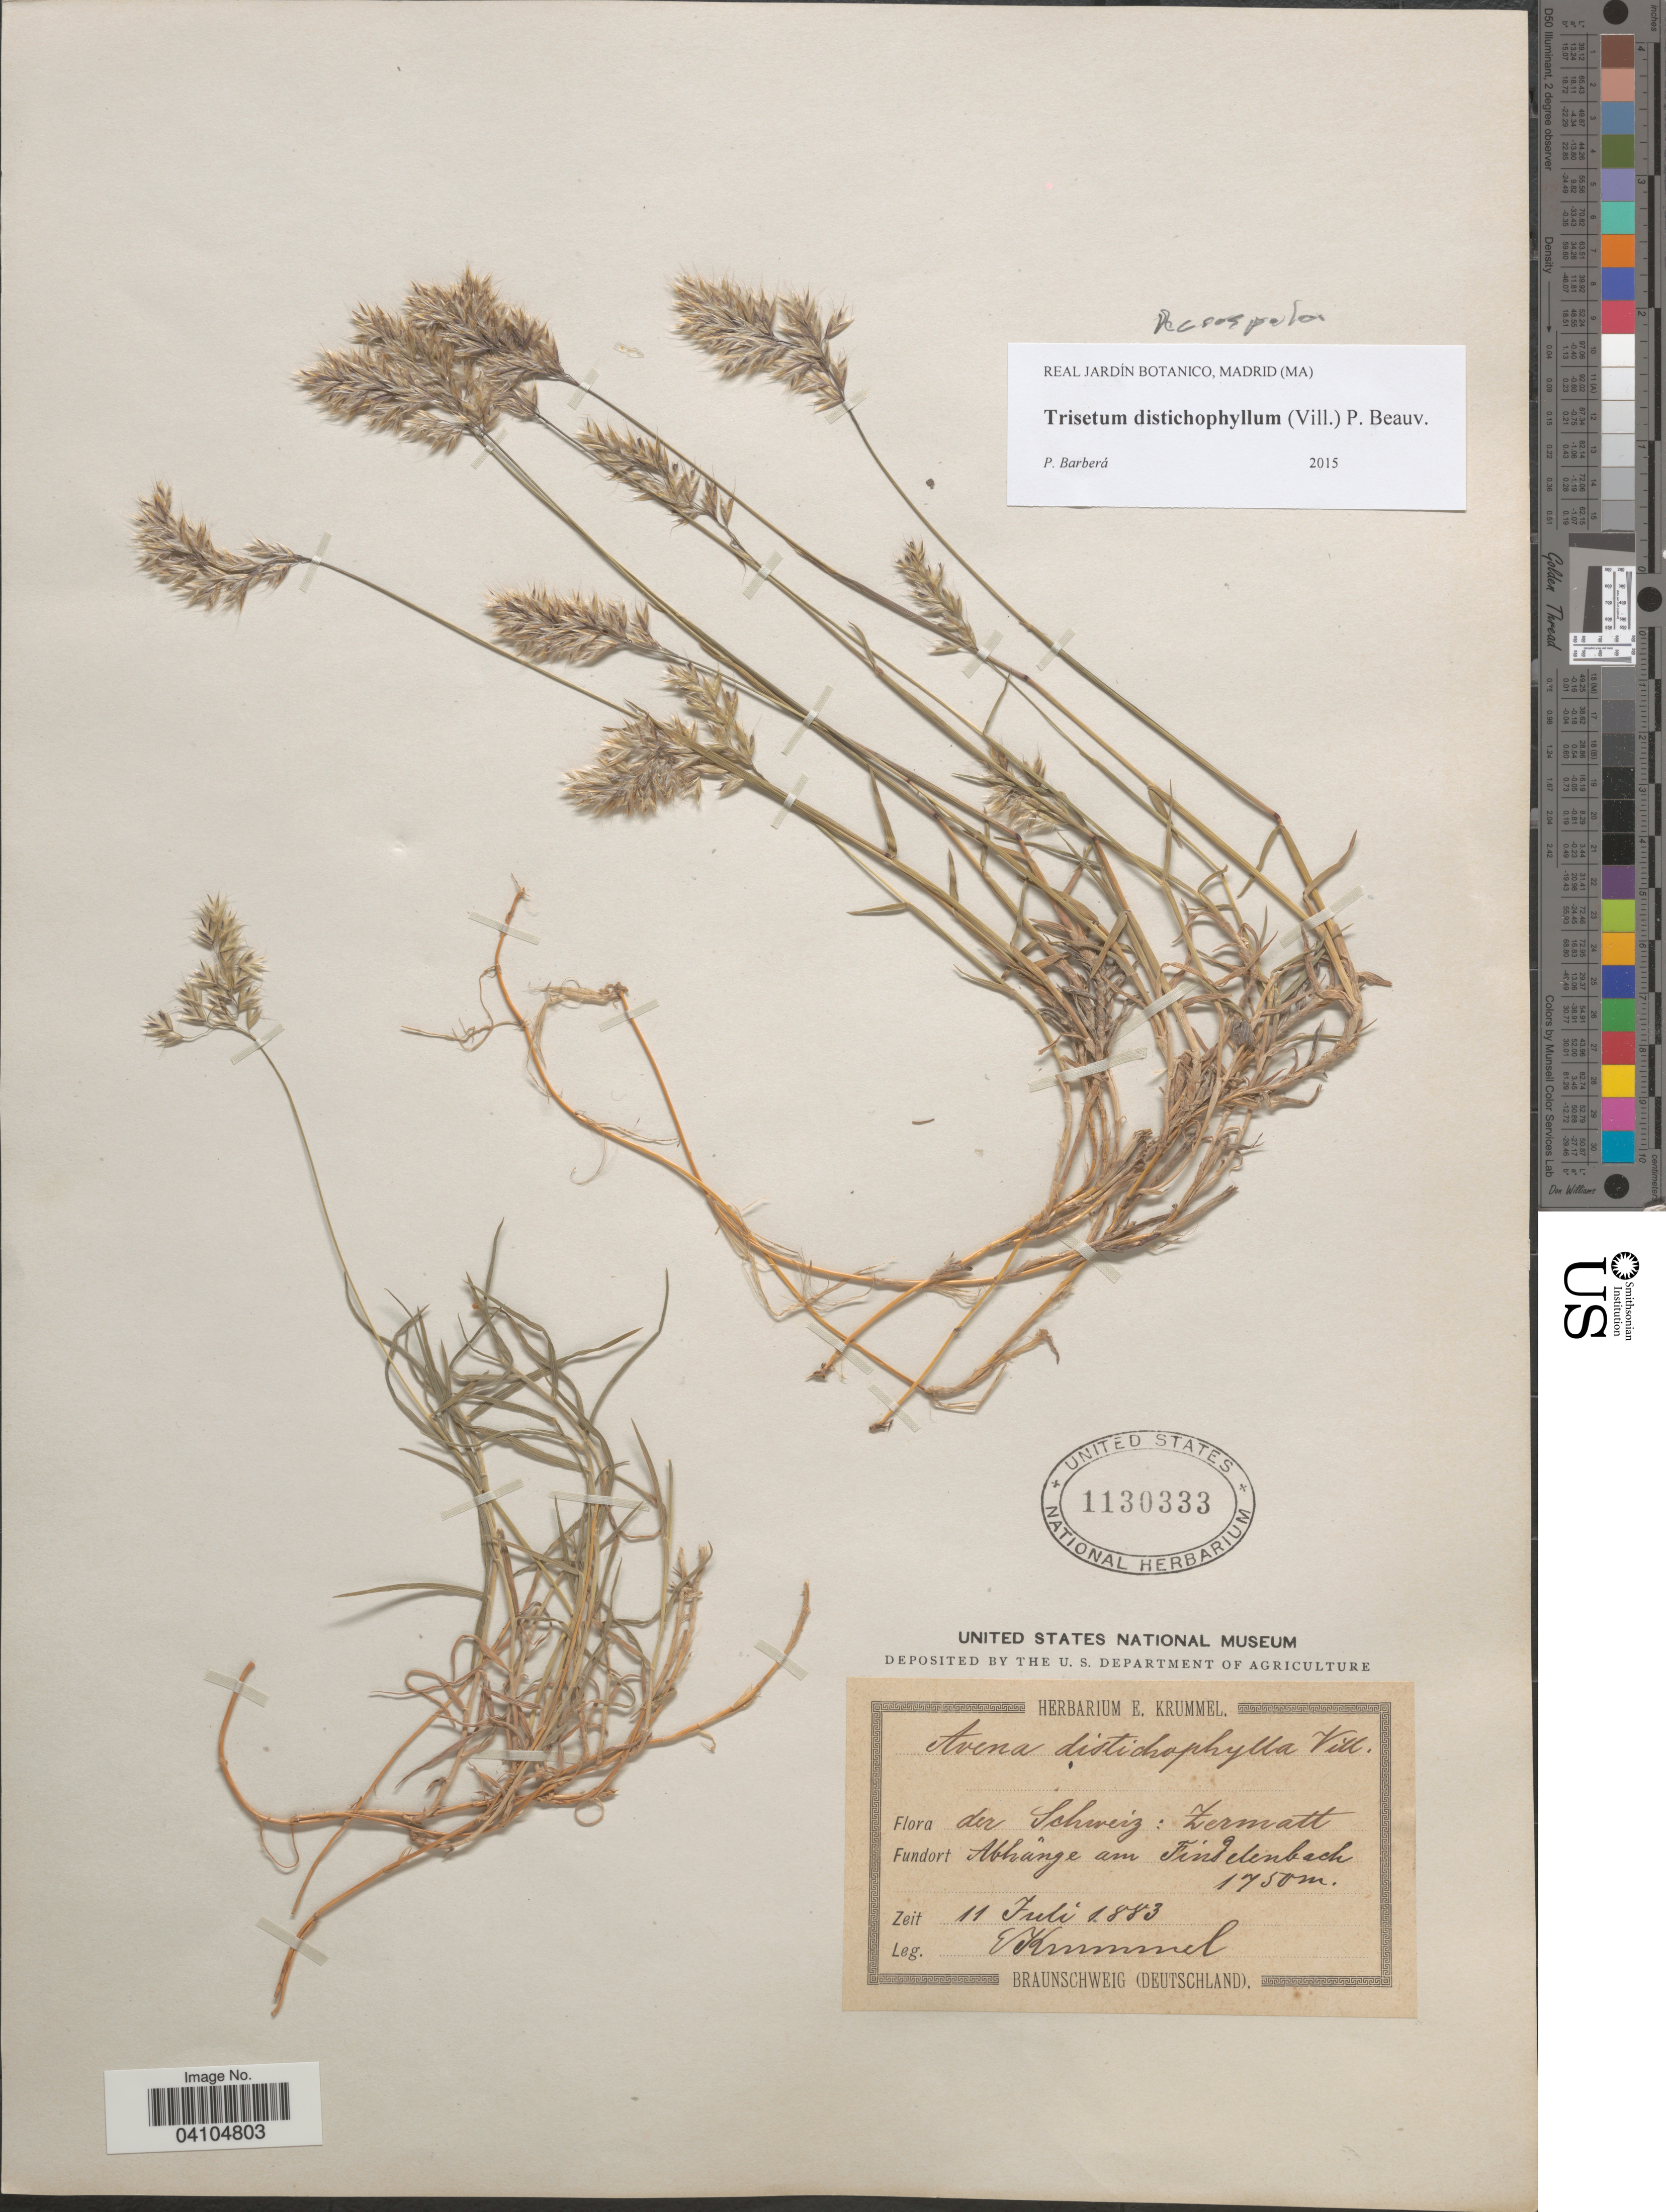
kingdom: Plantae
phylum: Tracheophyta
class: Liliopsida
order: Poales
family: Poaceae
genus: Acrospelion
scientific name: Acrospelion distichophyllum ined.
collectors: E. Krummel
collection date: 1883-07-11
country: Switzerland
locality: Schweiz: Zermatt.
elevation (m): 1750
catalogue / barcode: US 1130333